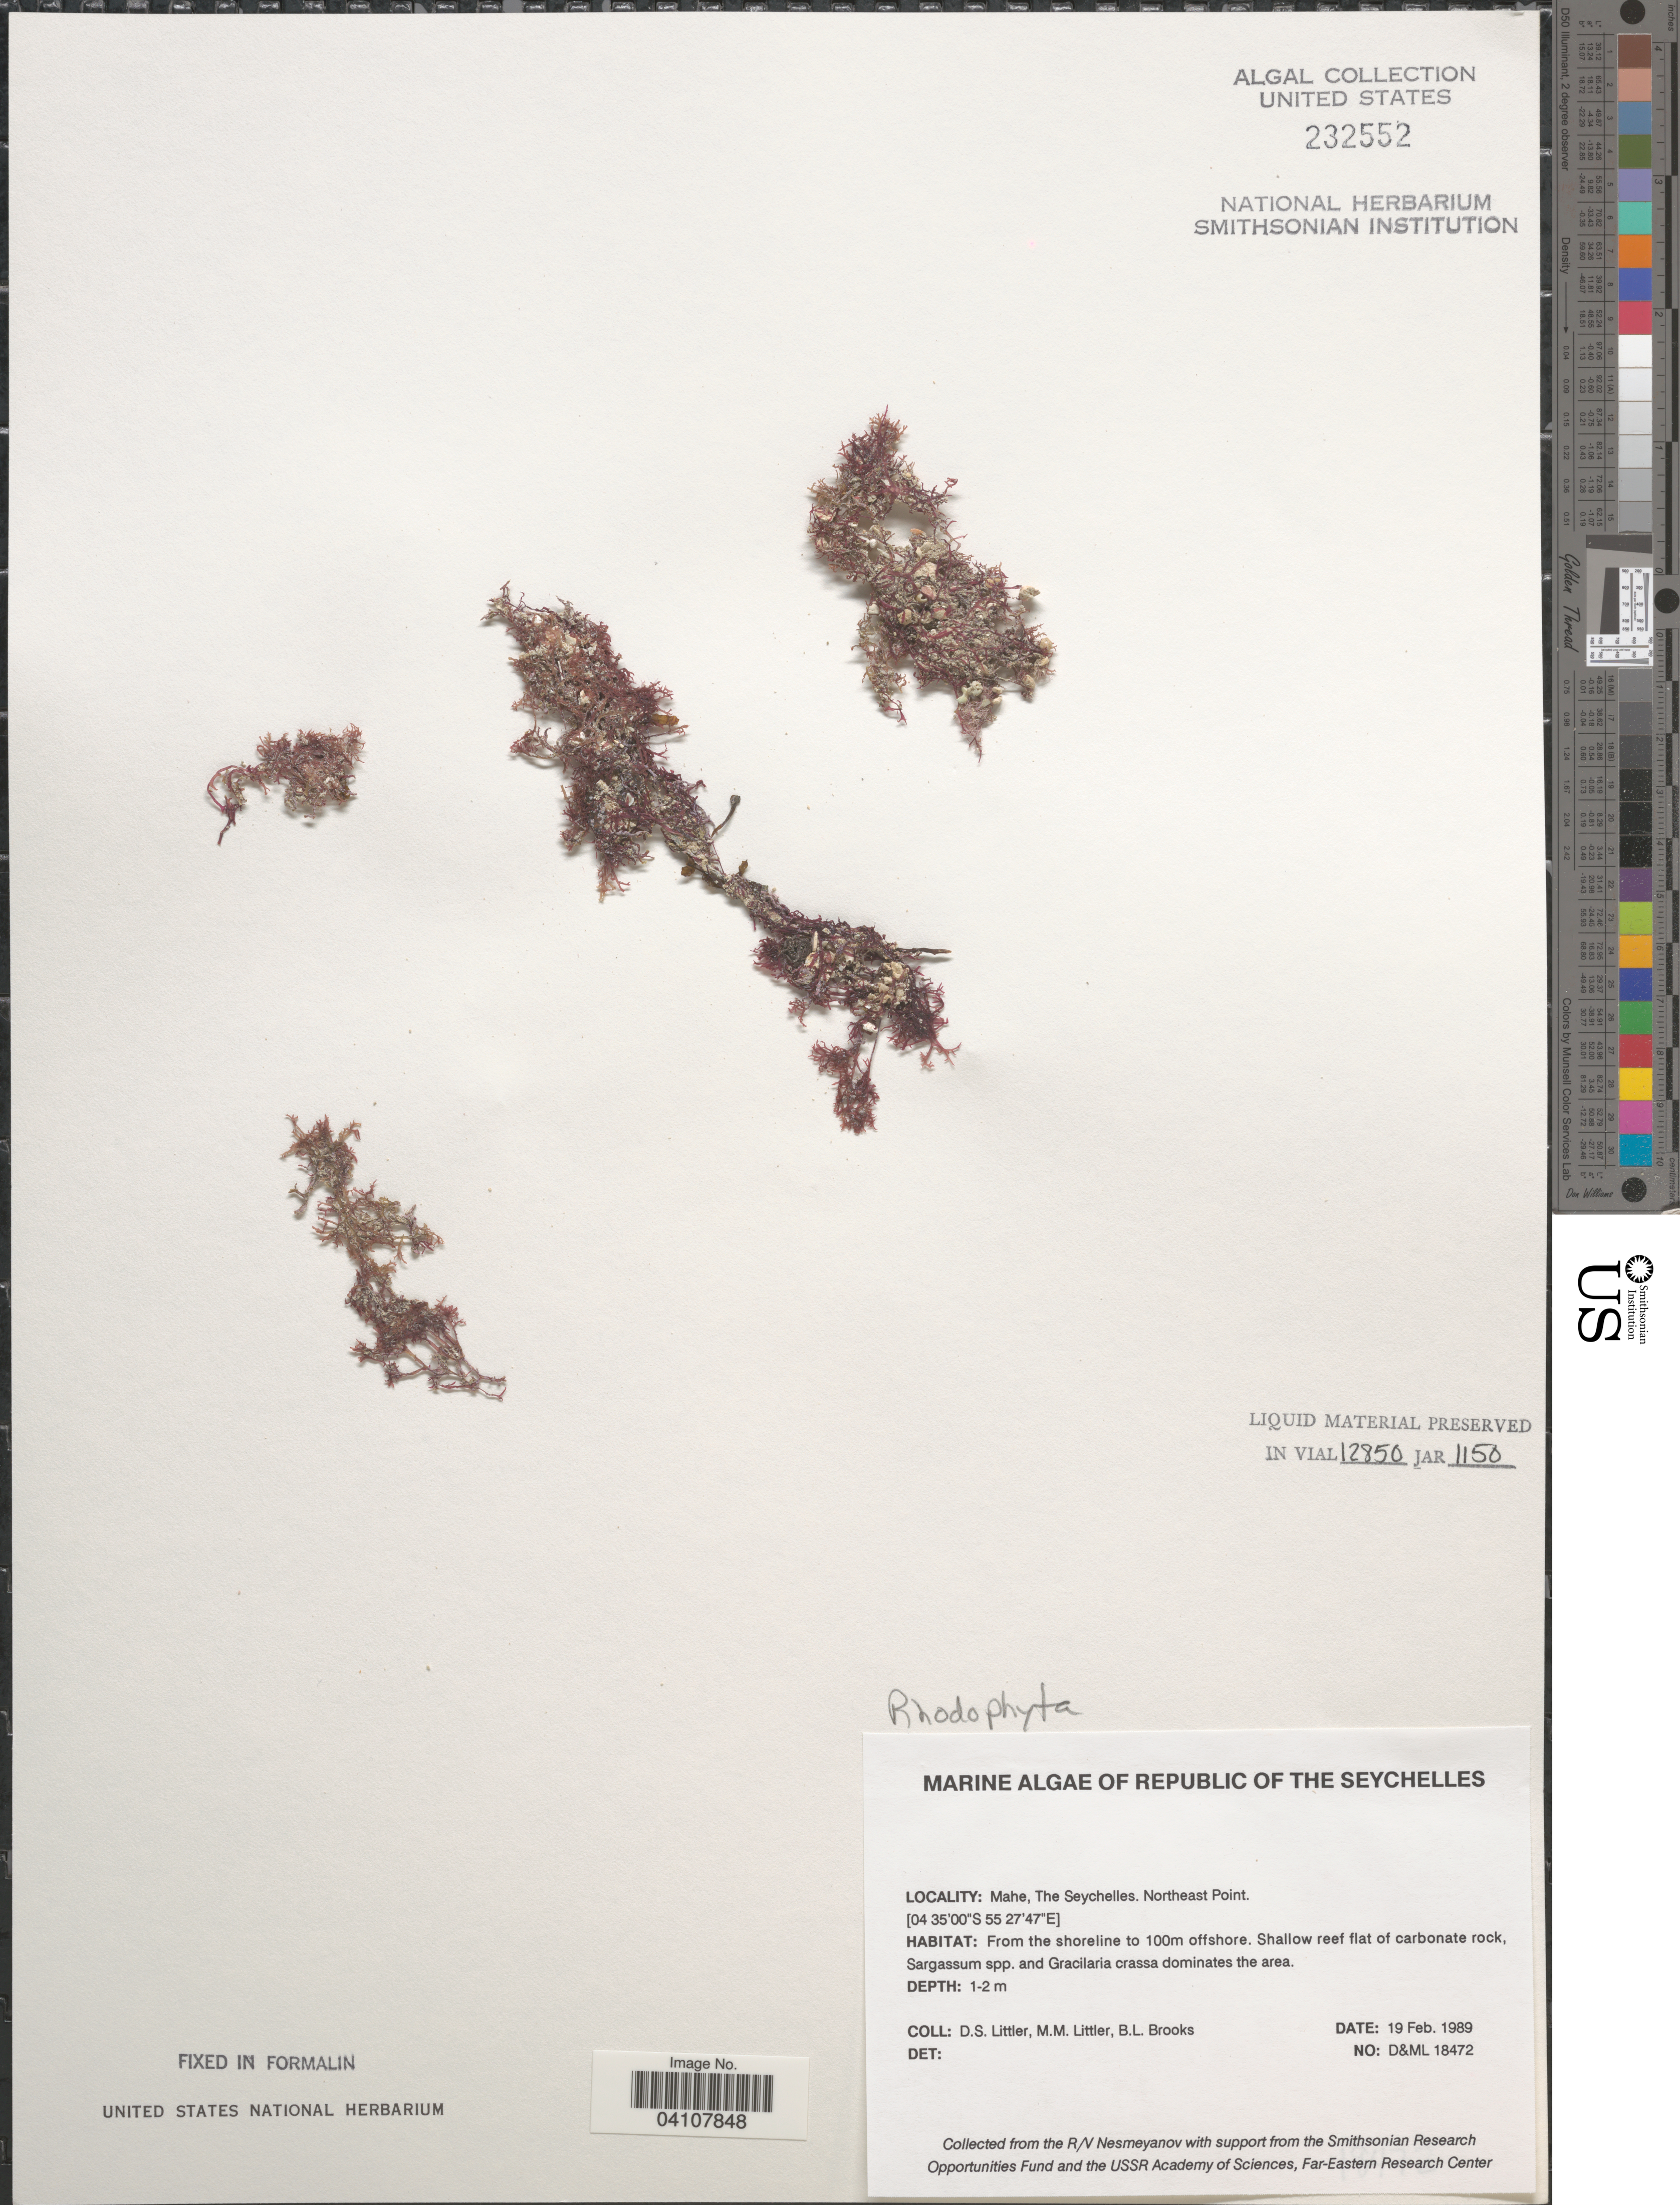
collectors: D. S. Littler & B. Brooks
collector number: D&ML18472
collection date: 1989-02-19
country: Seychelles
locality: Republic of the Seychelles. Mahe. Northeast Point. From the shoreline to 100m offshore.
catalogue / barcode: US 232552